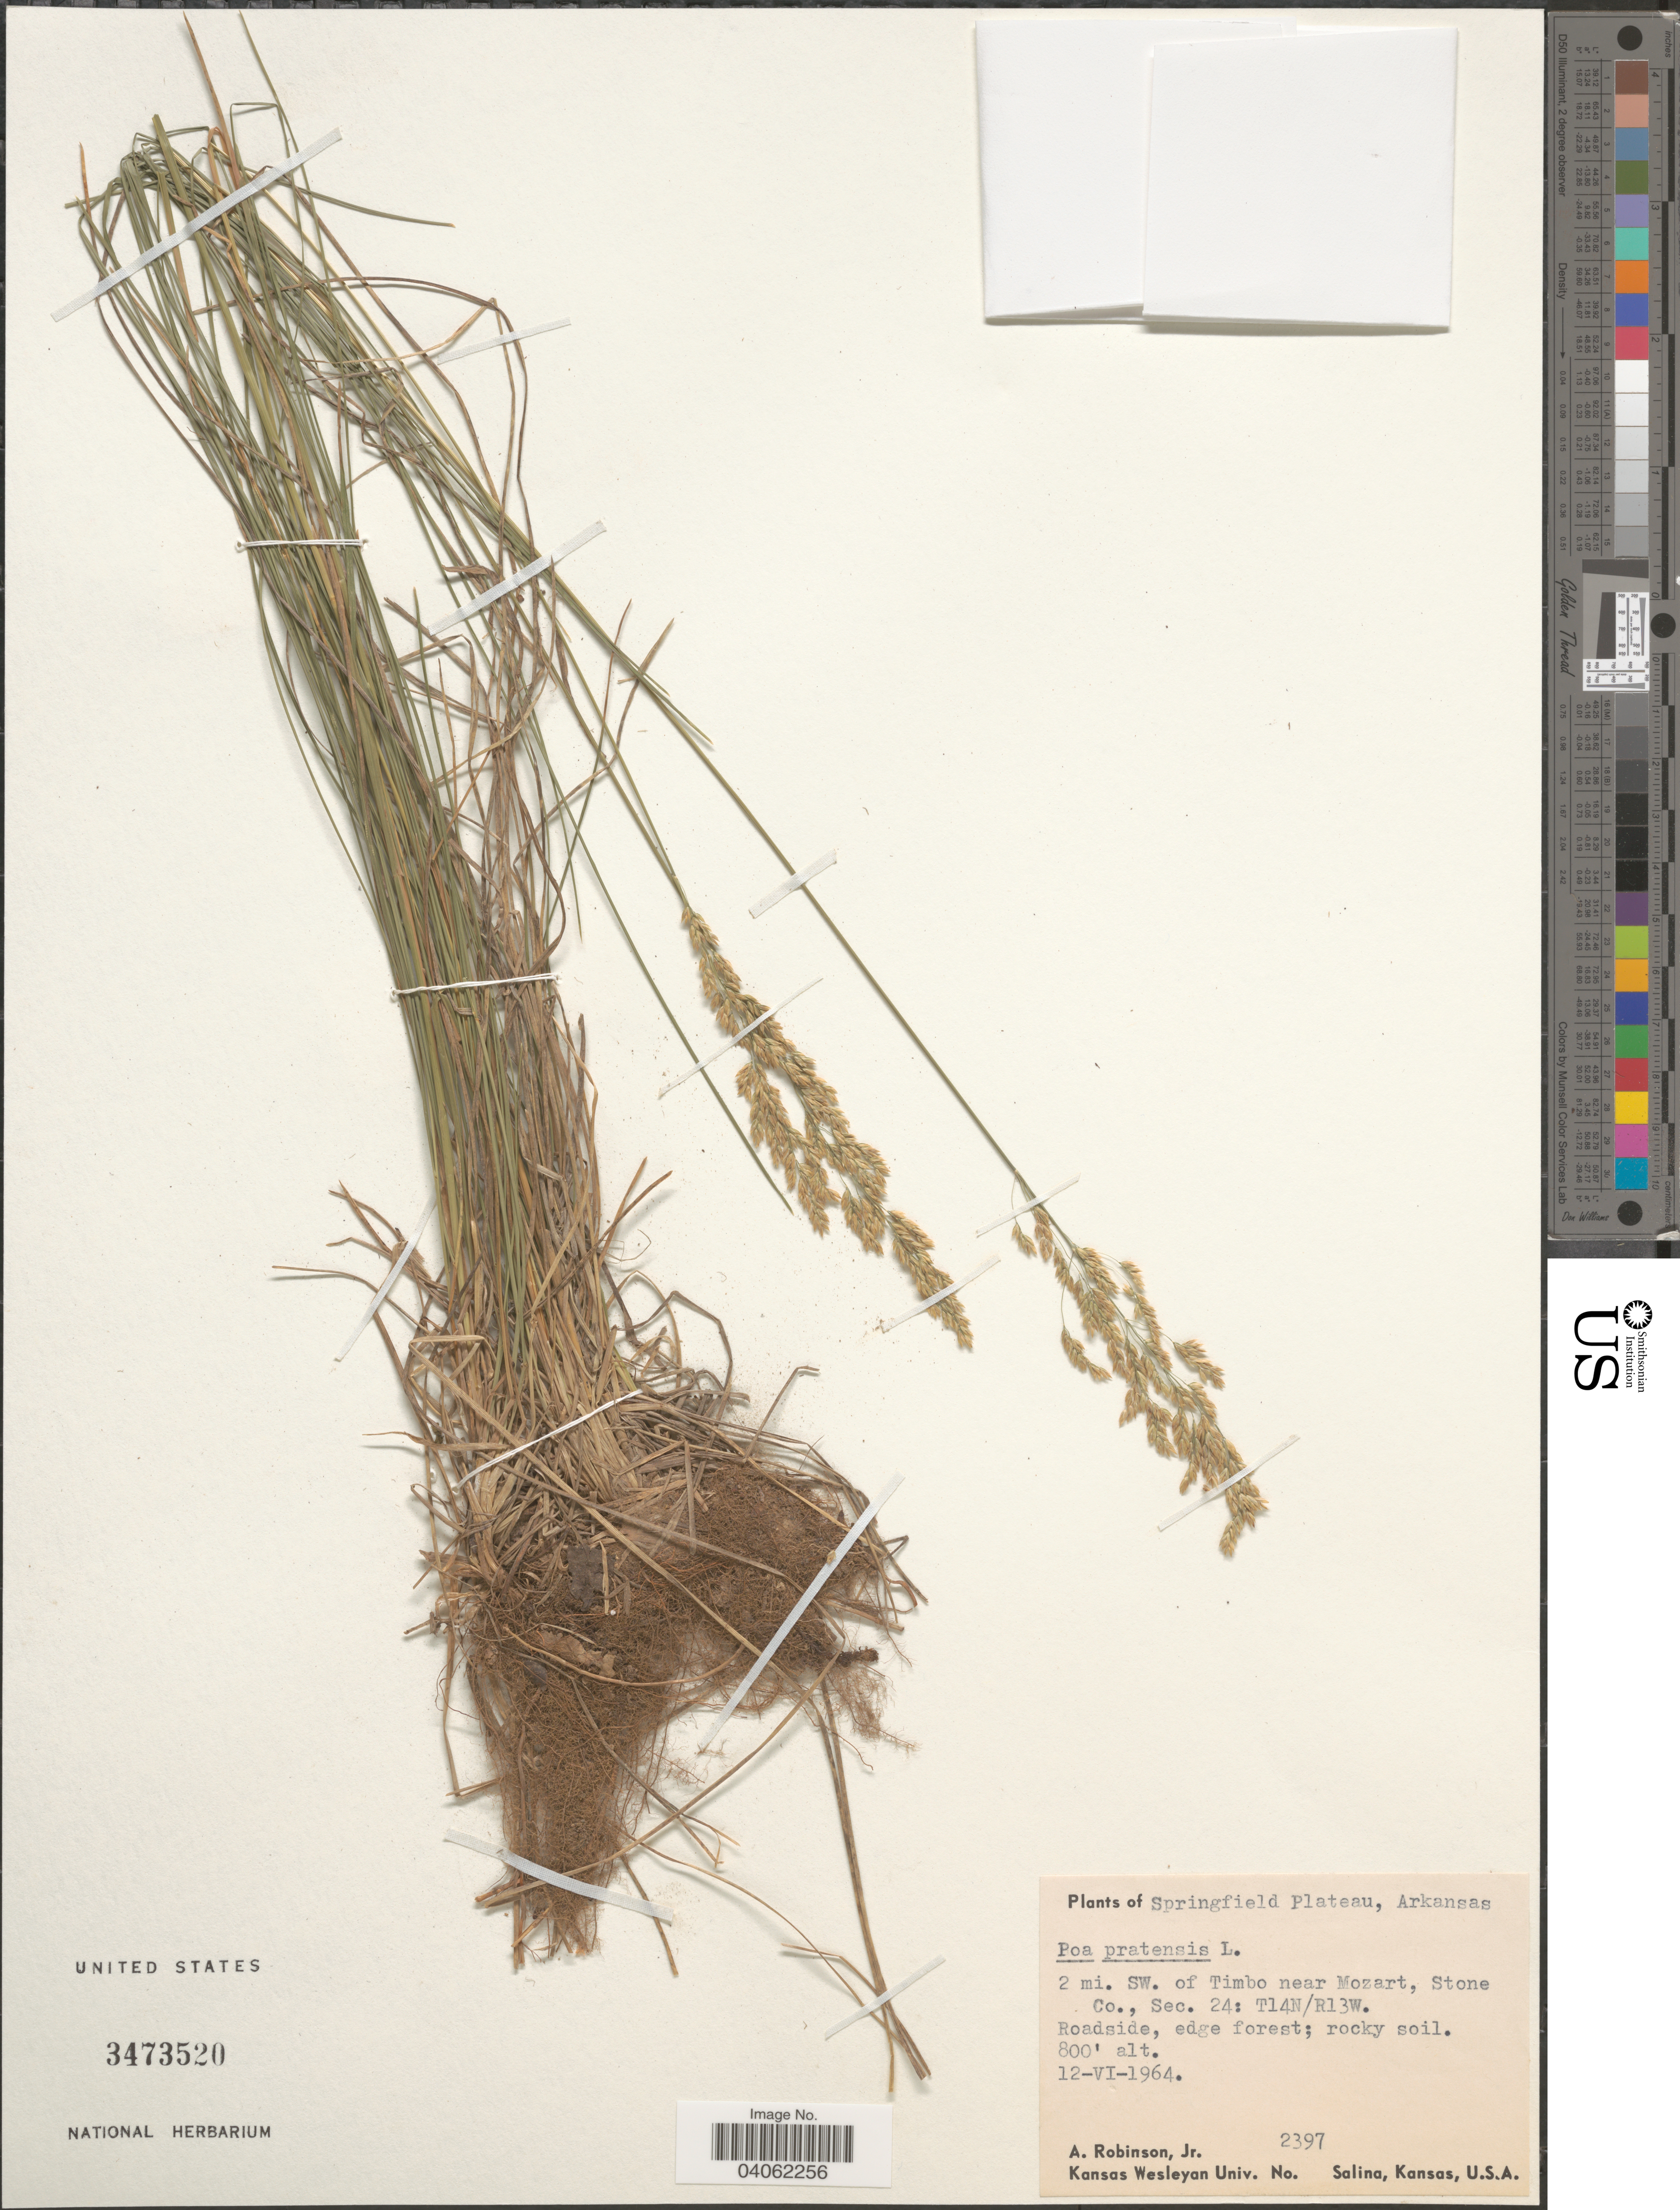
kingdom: Plantae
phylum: Tracheophyta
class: Liliopsida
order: Poales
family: Poaceae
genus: Poa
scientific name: Poa pratensis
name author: L.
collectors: A. Robinson Jr.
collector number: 2397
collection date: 1964-06-12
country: United States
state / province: Arkansas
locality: Springfield Plateau. 2 mi. SW. of Timbo near Mozart, Stone Co., Sec. 24: T14N/R13W.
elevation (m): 244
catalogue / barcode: US 3473520